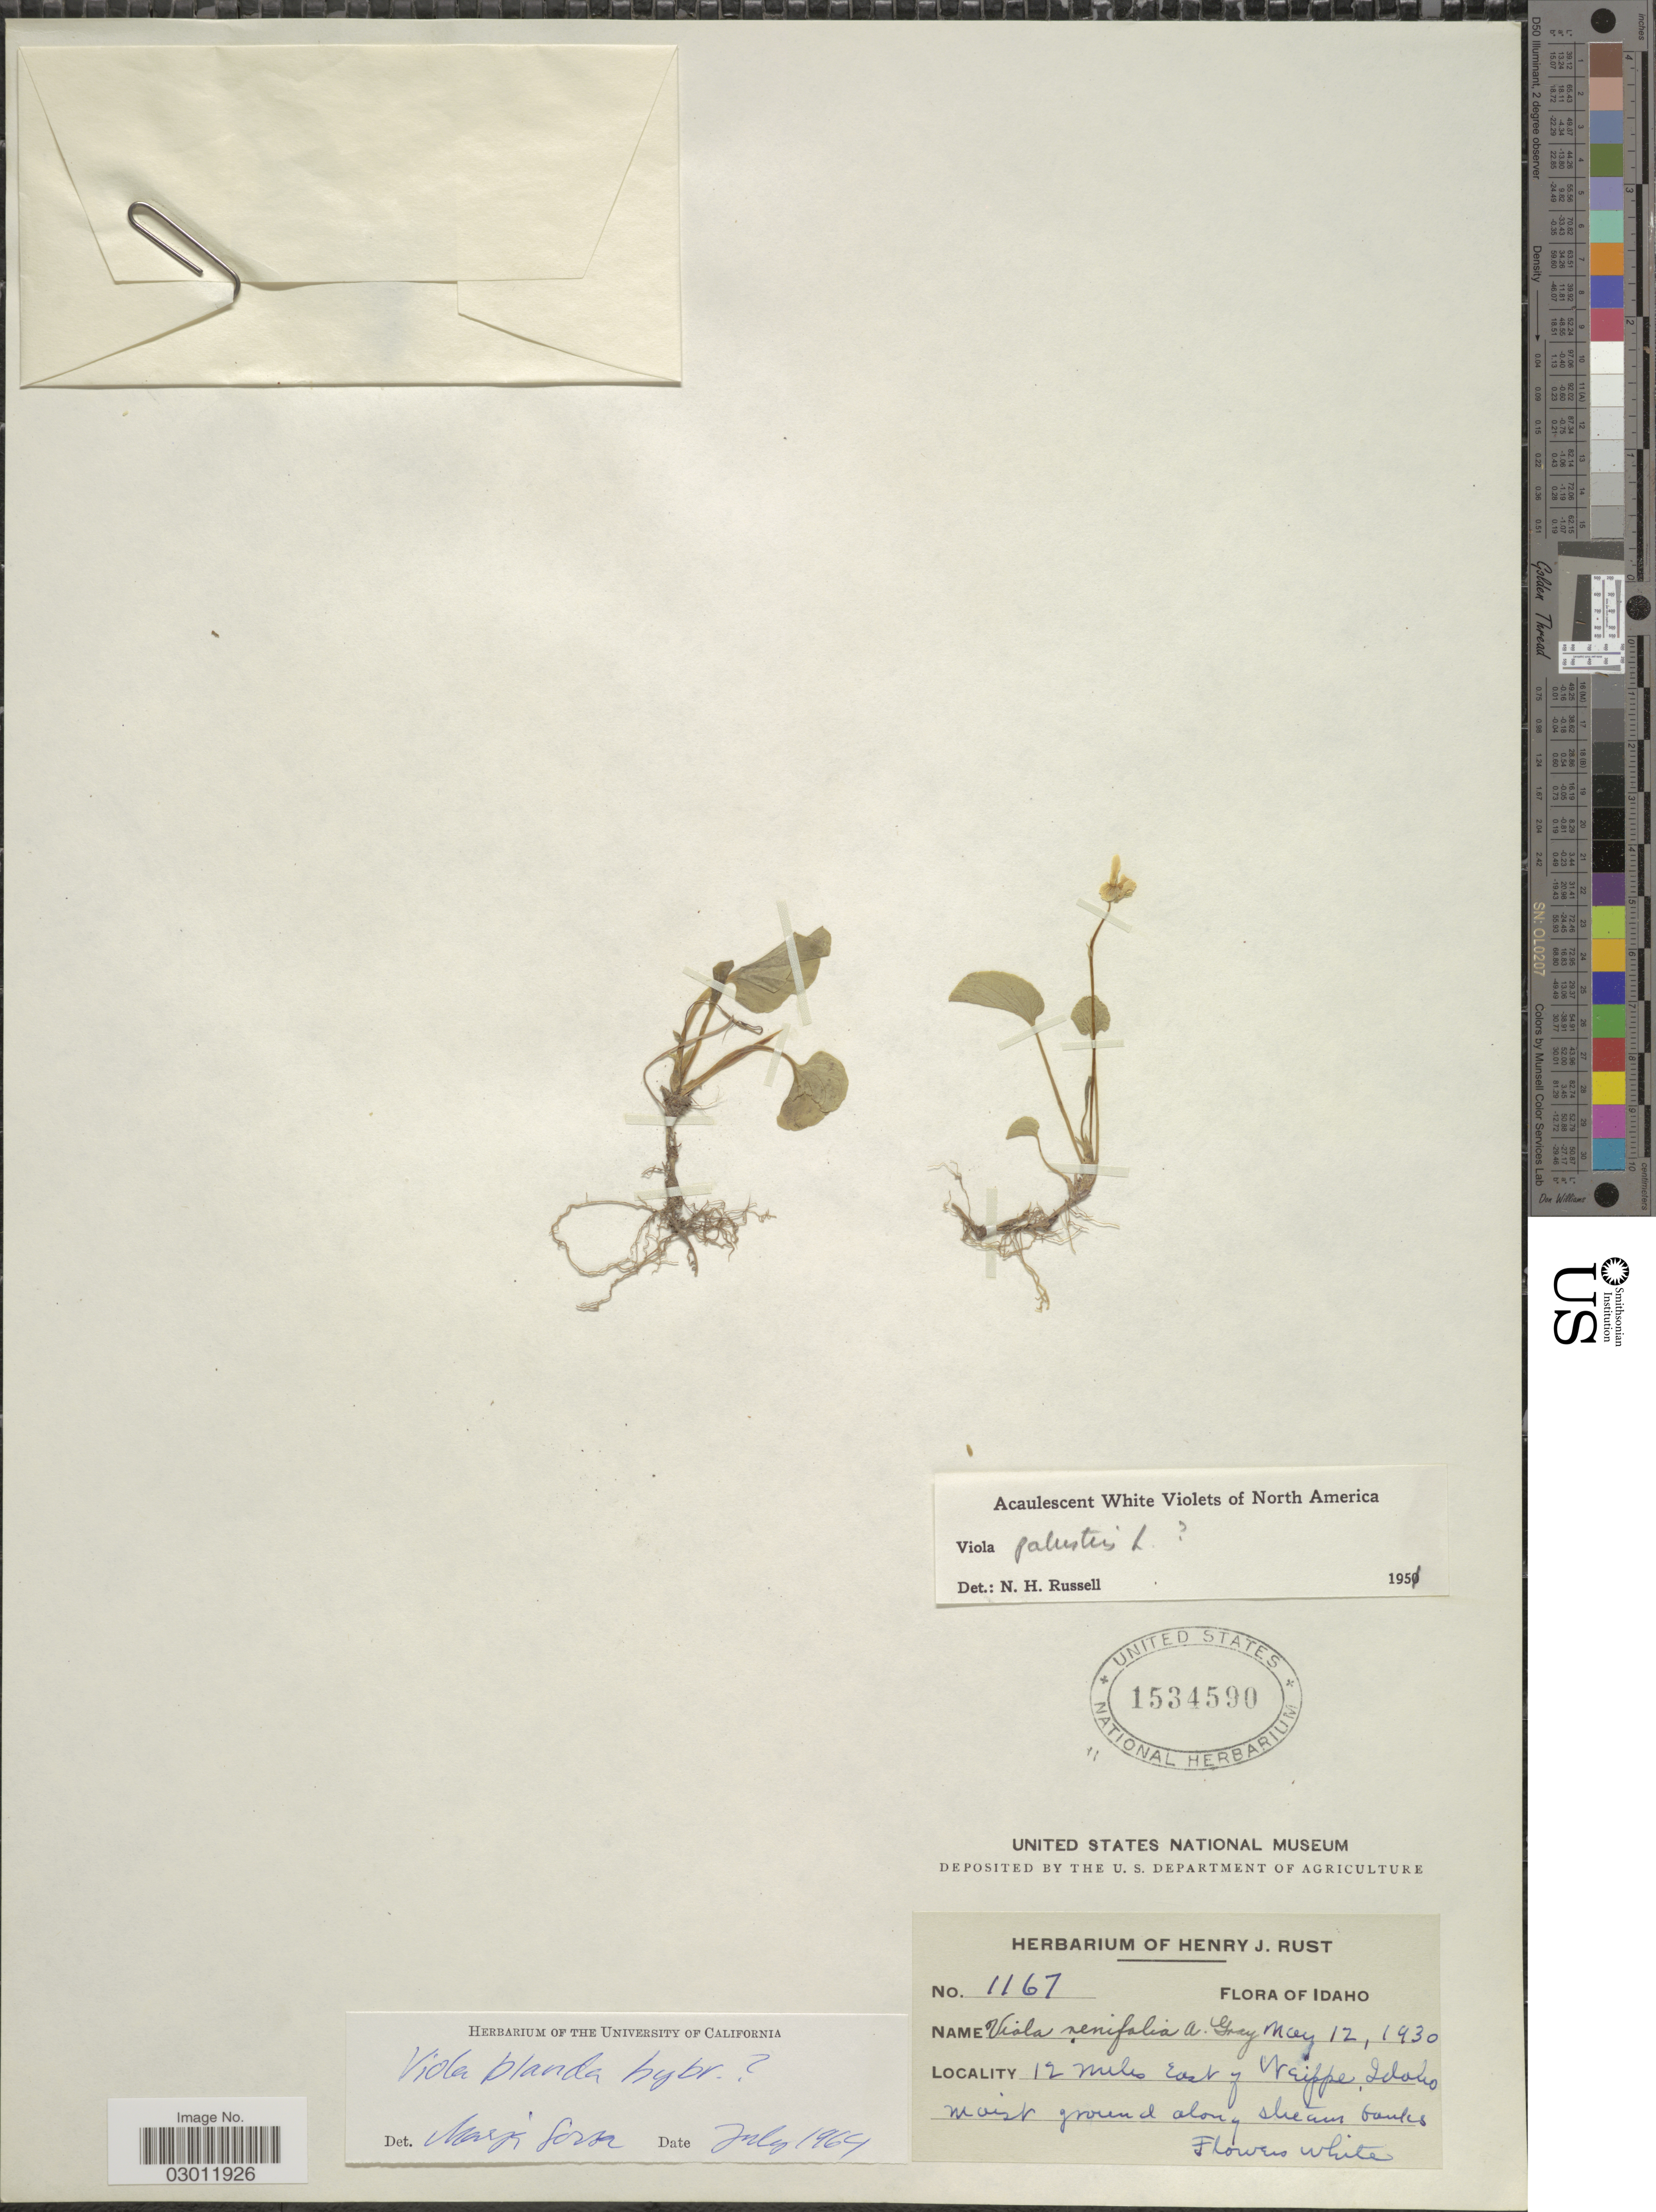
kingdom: Plantae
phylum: Tracheophyta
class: Magnoliopsida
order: Malpighiales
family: Violaceae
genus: Viola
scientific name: Viola blanda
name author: Willd.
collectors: H. J. Rust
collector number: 1167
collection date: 1930-05-12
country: United States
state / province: Idaho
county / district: Clearwater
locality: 12 miles E of Weippe.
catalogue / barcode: US 1534590